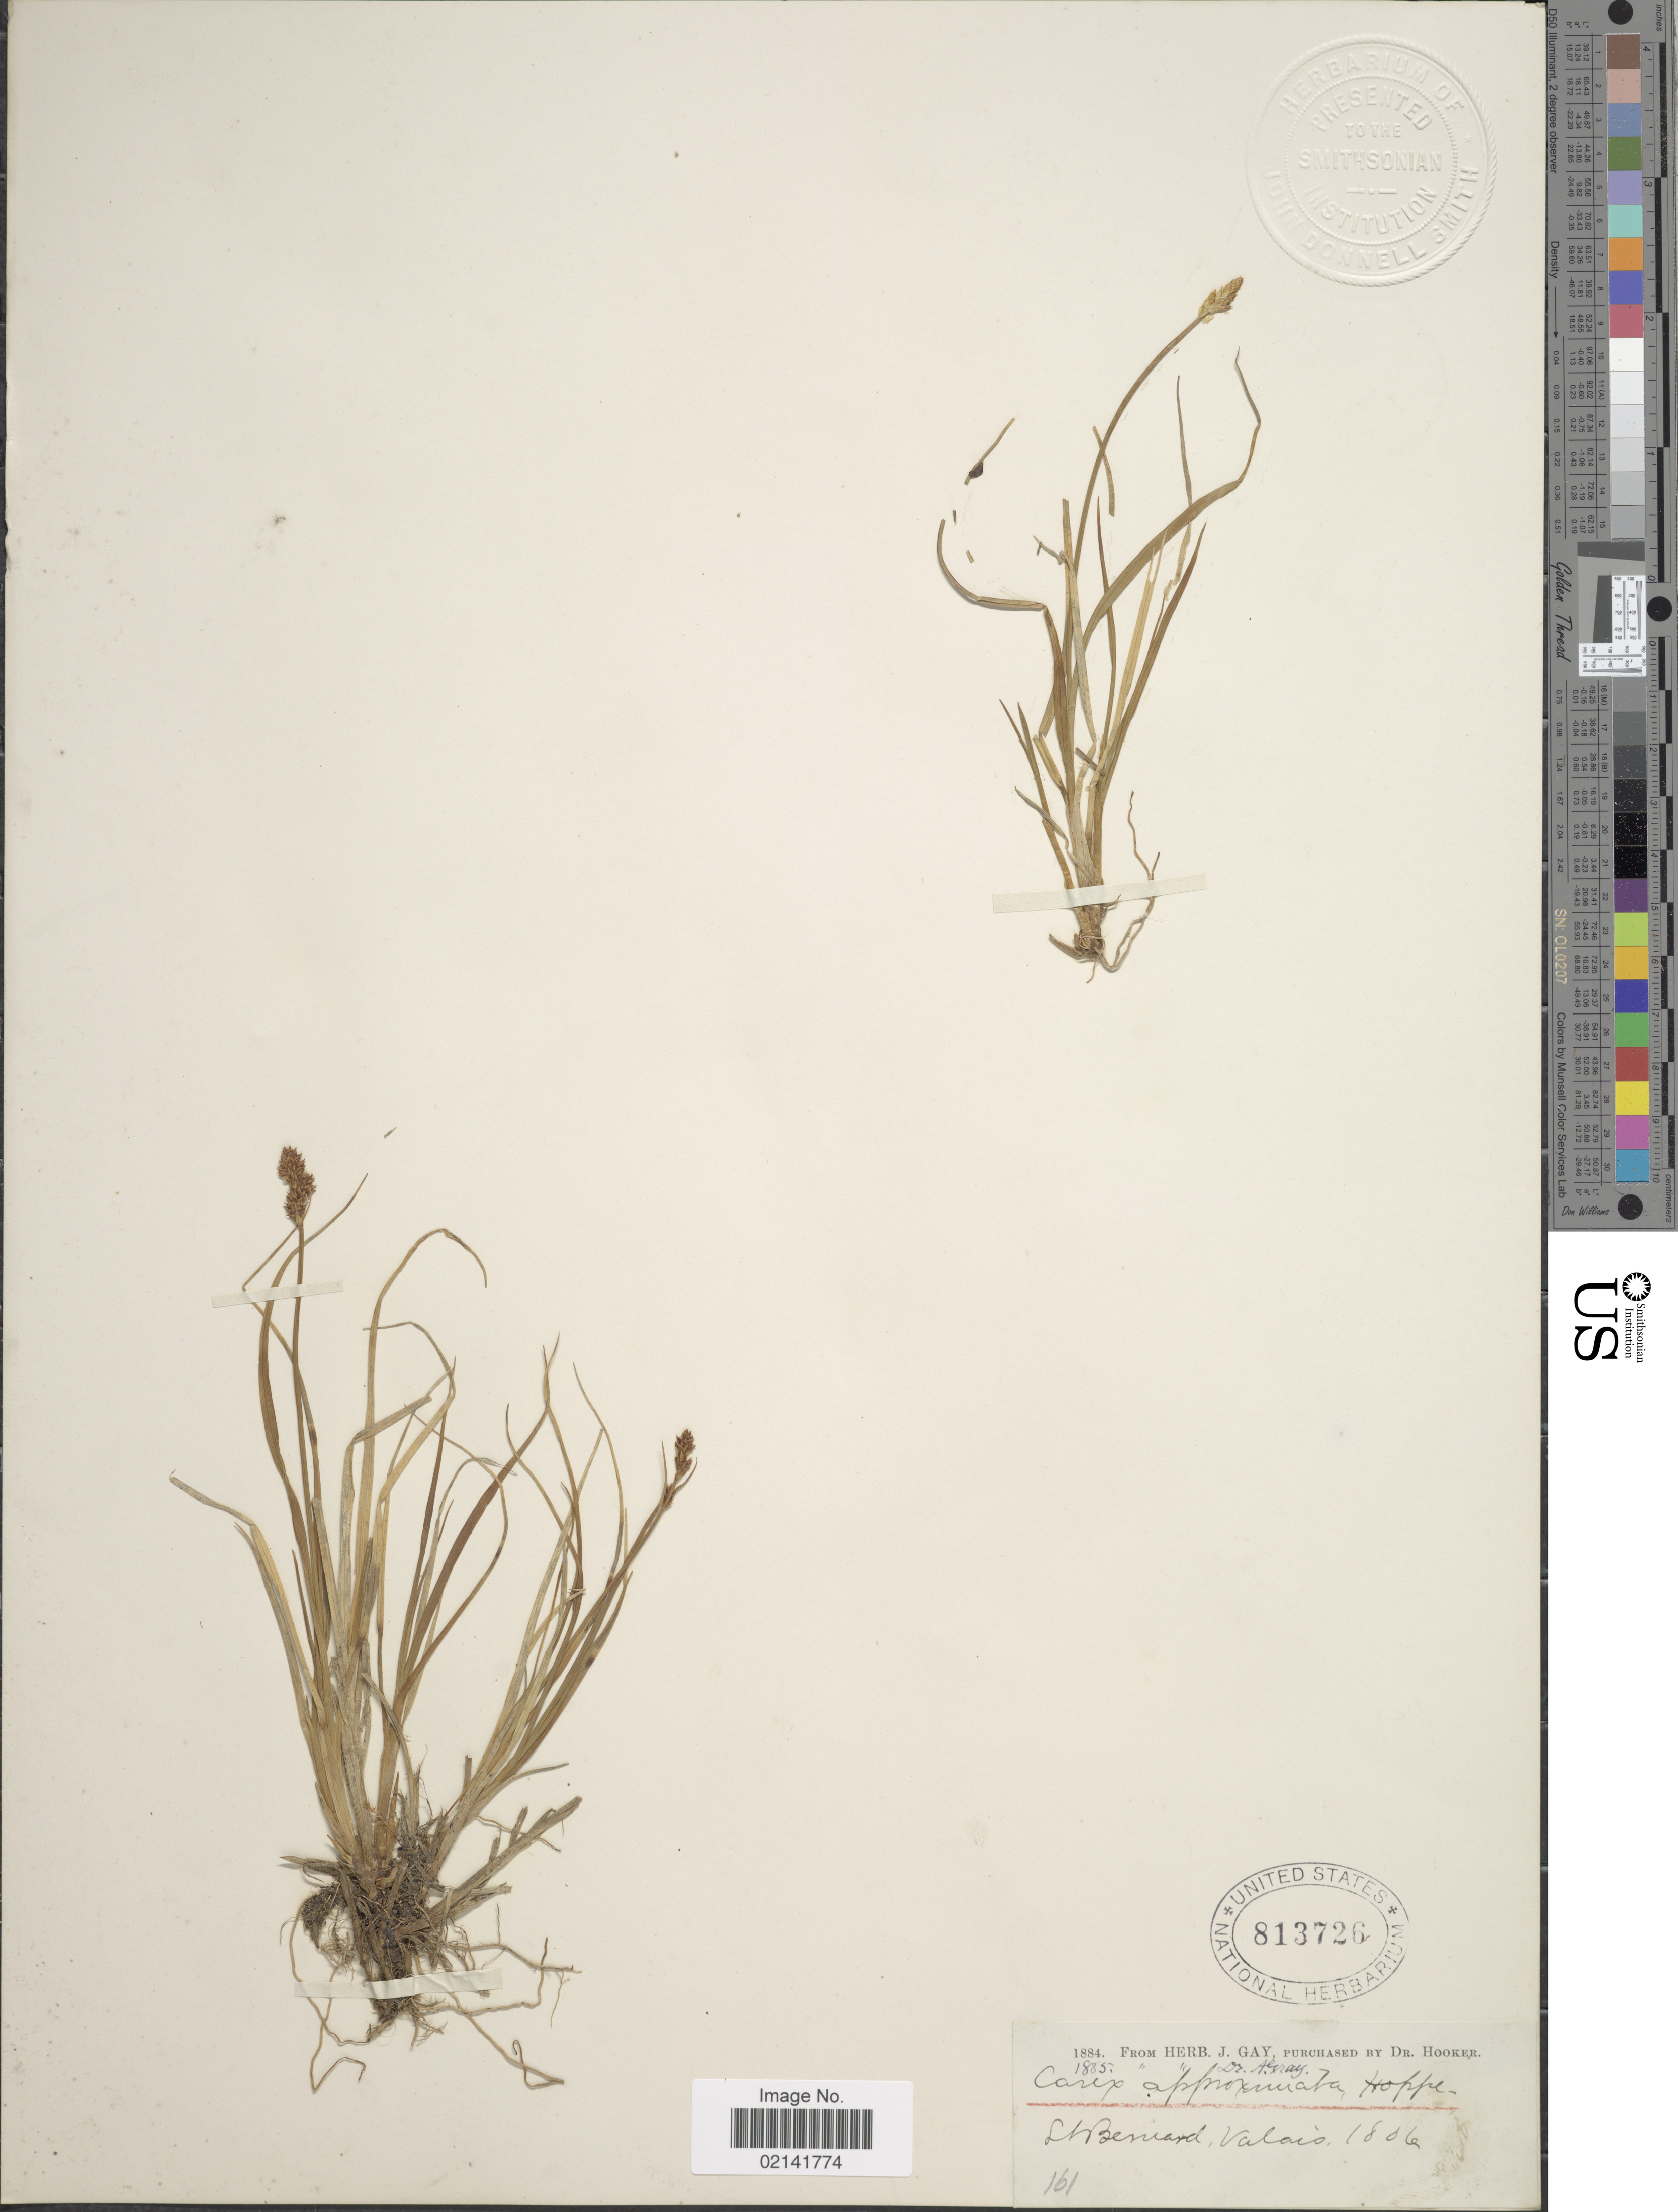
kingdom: Plantae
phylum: Tracheophyta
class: Liliopsida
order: Poales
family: Cyperaceae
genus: Carex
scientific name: Carex approximata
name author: All.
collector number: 161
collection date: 1806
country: Switzerland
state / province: Valais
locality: St. Bernard, Valais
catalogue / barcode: US 813726